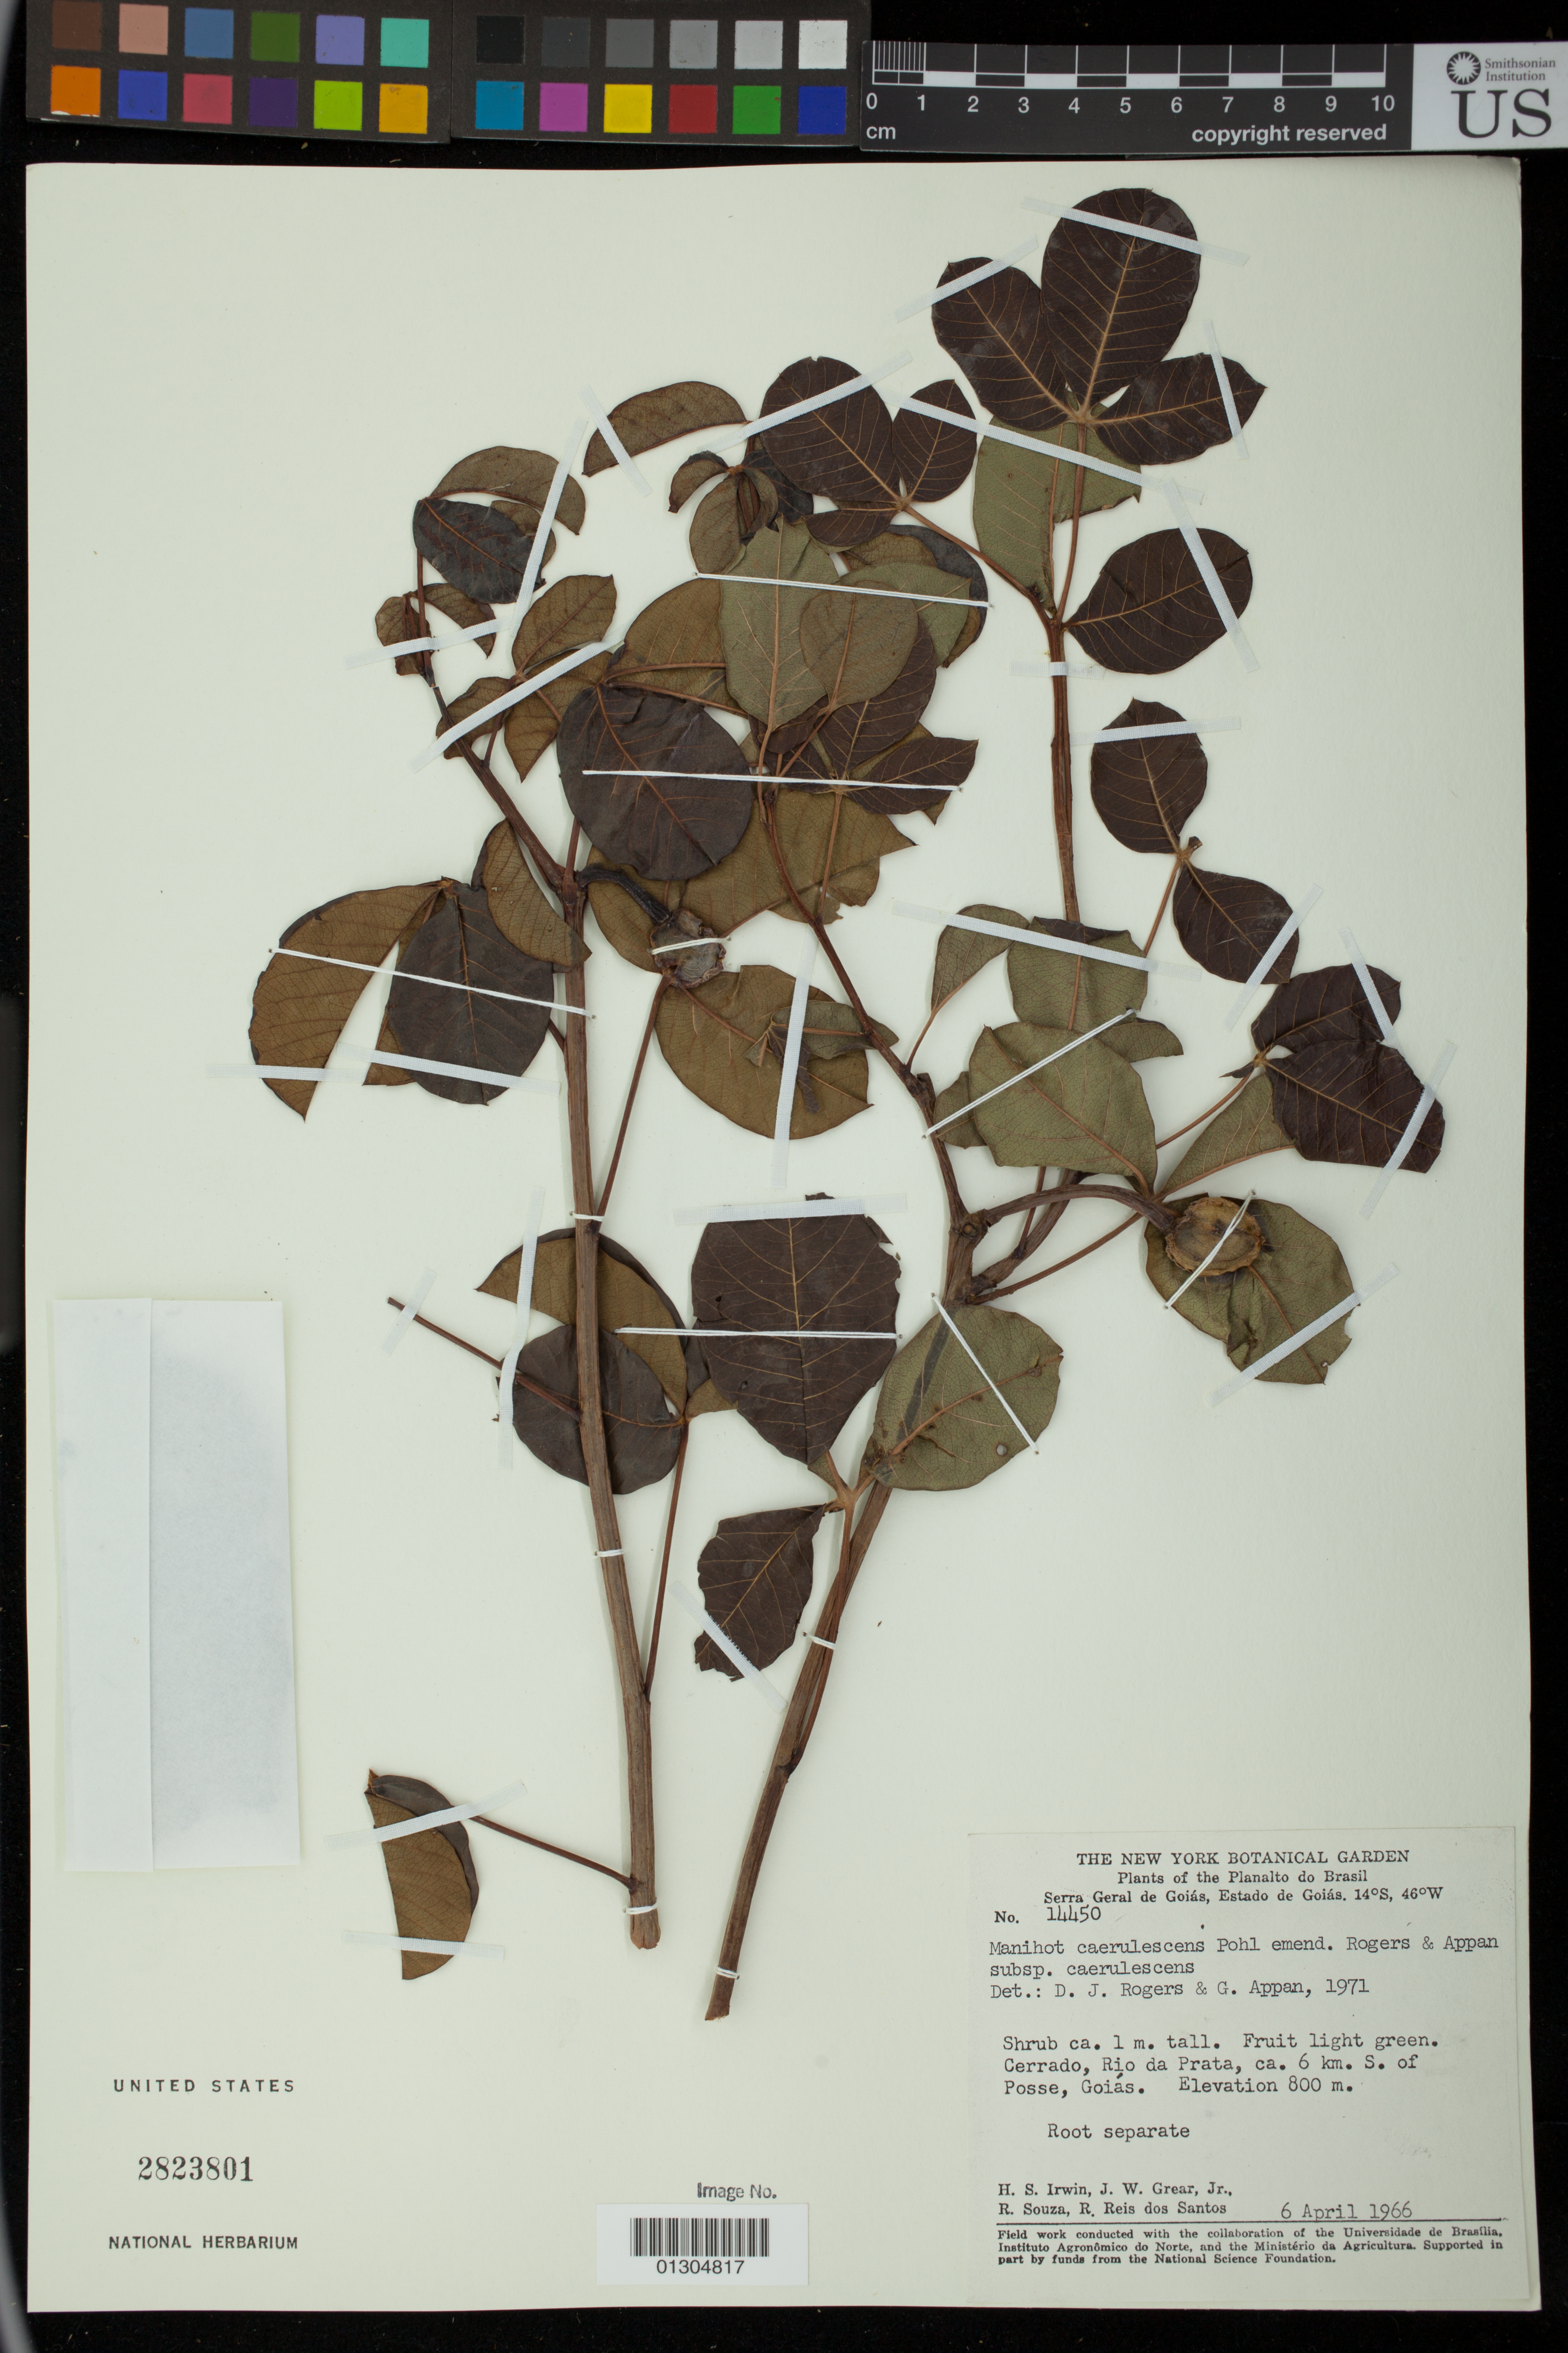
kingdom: Plantae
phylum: Tracheophyta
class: Magnoliopsida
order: Malpighiales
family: Euphorbiaceae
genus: Manihot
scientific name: Manihot caerulescens subsp. caerulescens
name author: Pohl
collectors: H. Irwin, J. W. Grear, R. Souza & R. Reis dos Santos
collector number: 14450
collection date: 1966-04-06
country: Brazil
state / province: Goias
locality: Rio da Prata, ca. 6 km. S. of Posse, Goias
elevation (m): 800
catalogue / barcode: US 2823801